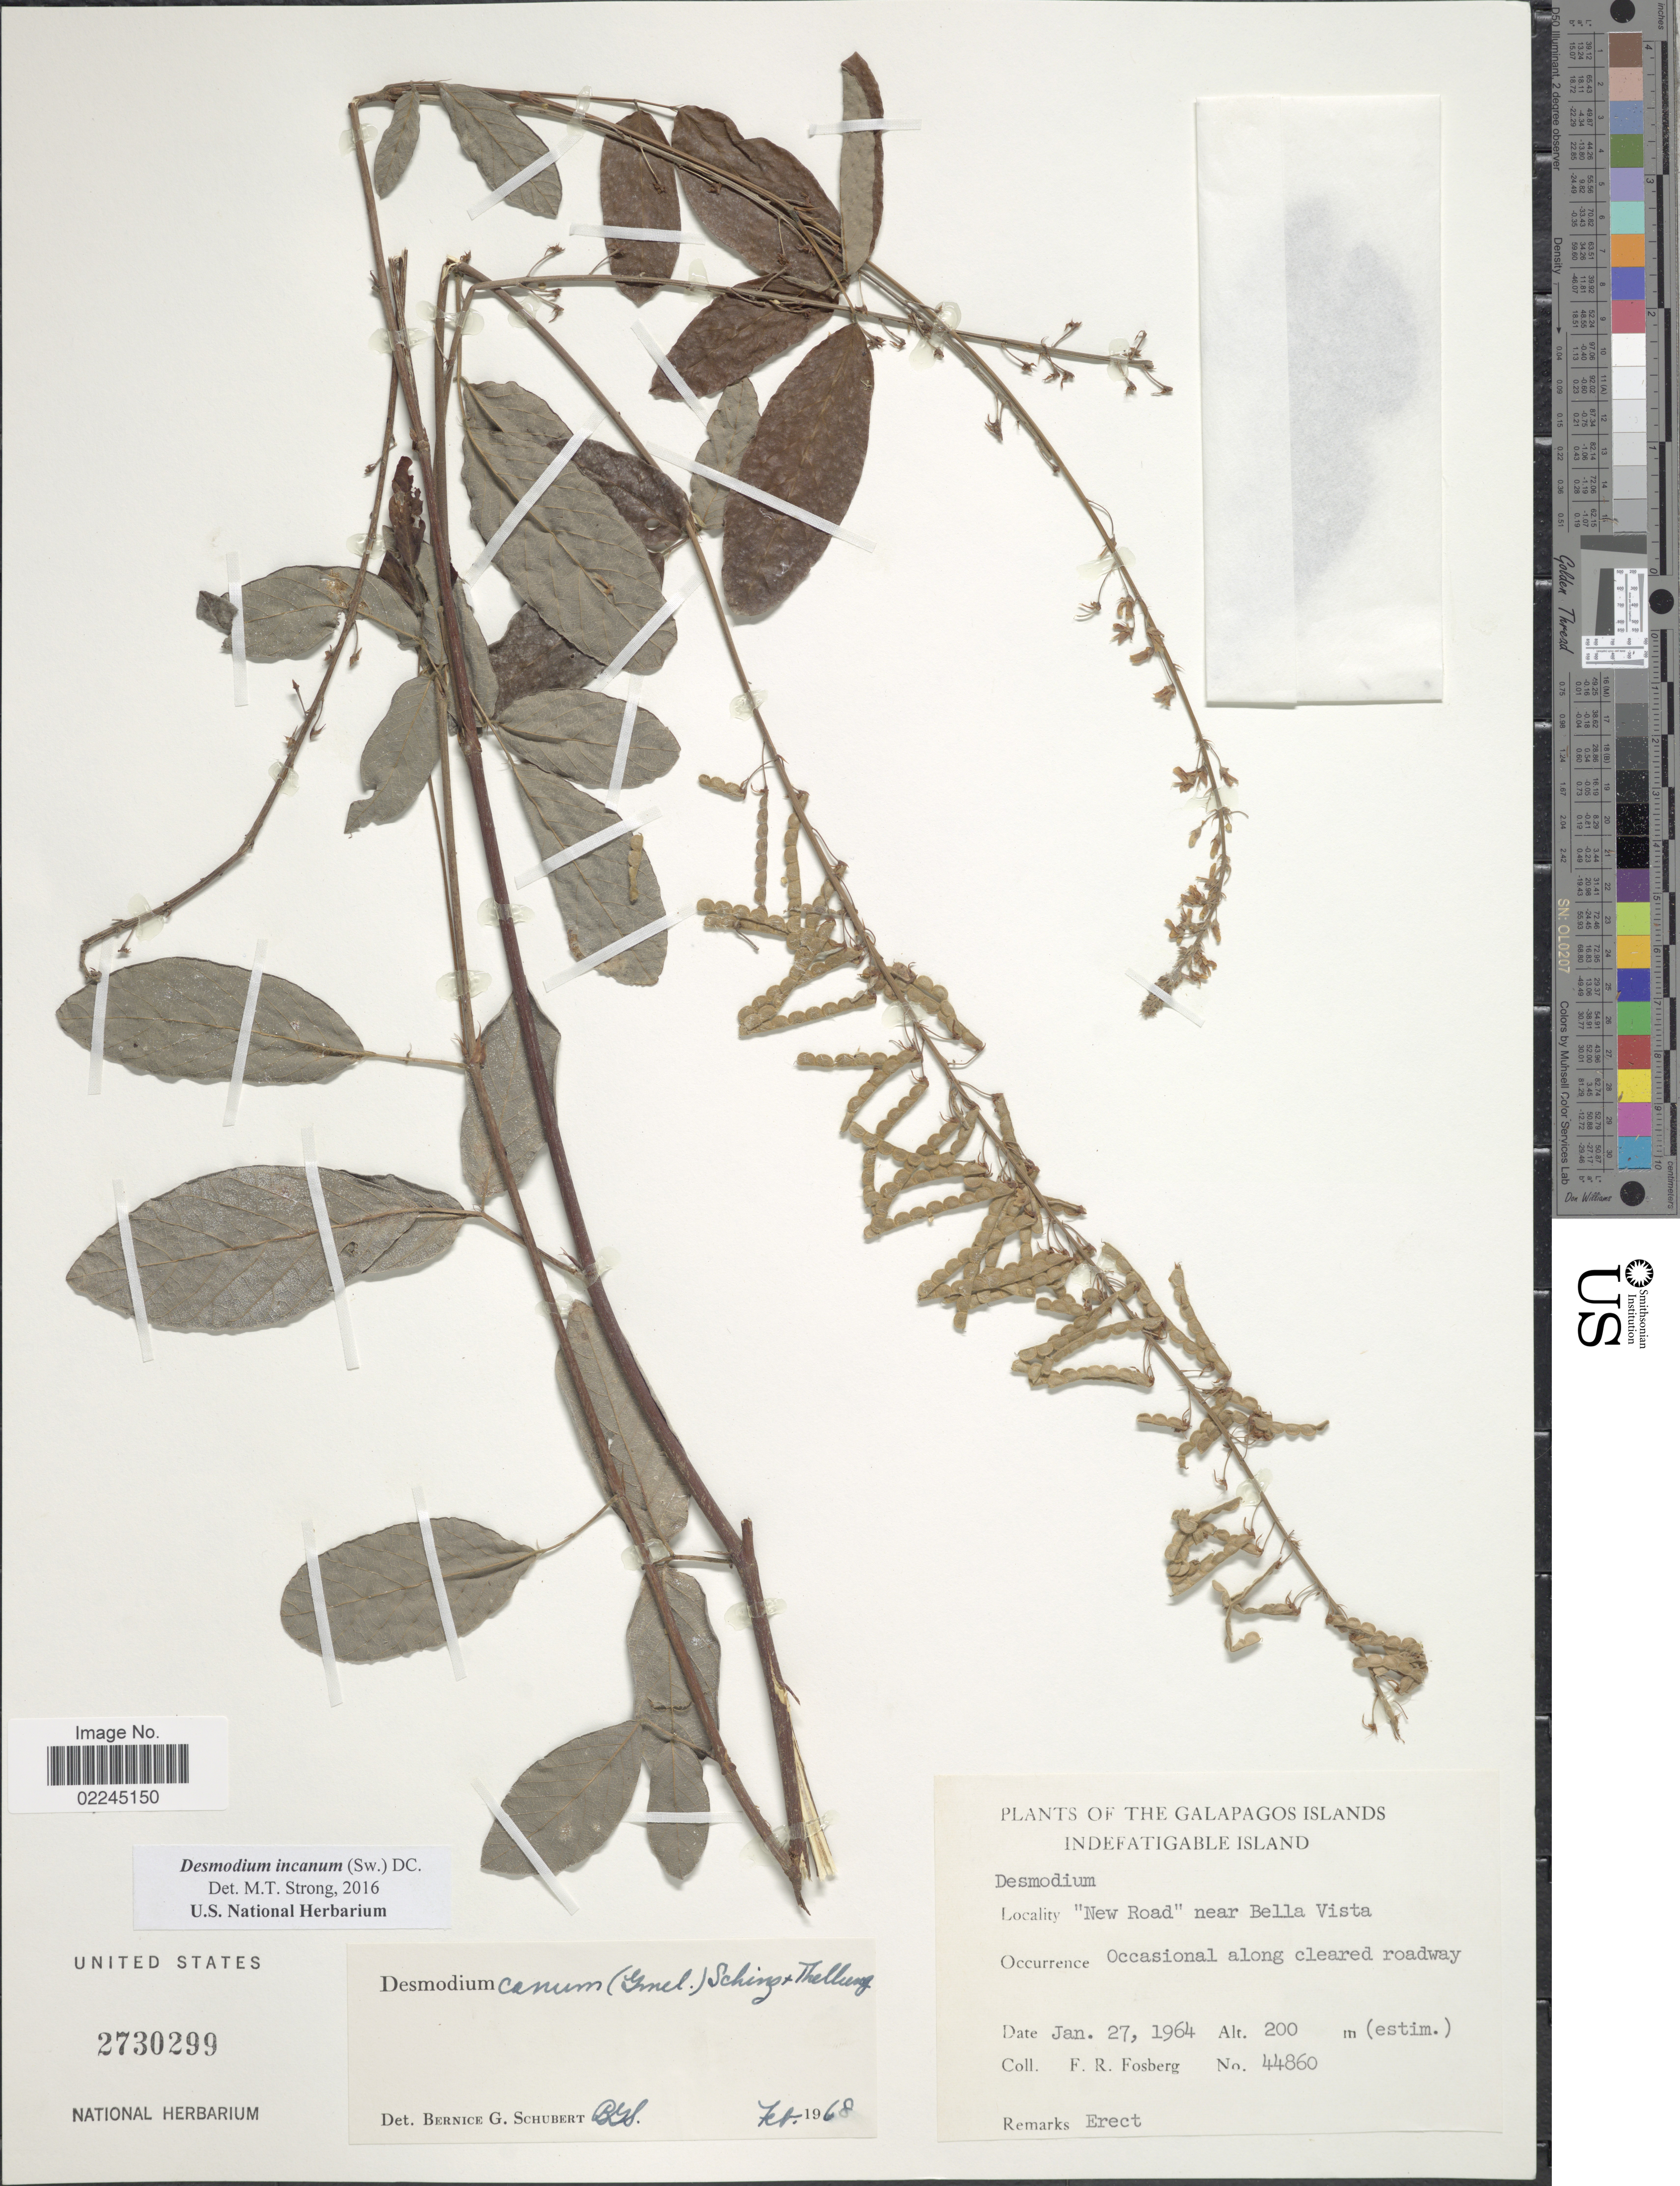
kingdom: Plantae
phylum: Tracheophyta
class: Magnoliopsida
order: Fabales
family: Fabaceae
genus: Desmodium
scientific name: Desmodium incanum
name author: (Sw.) DC.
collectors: F. R. Fosberg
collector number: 44860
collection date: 1964-01-27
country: Ecuador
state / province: Colón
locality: Galapagos Islands. Indefatigable Island. "New Road" near Bella Vista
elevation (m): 200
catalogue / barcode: US 2730299